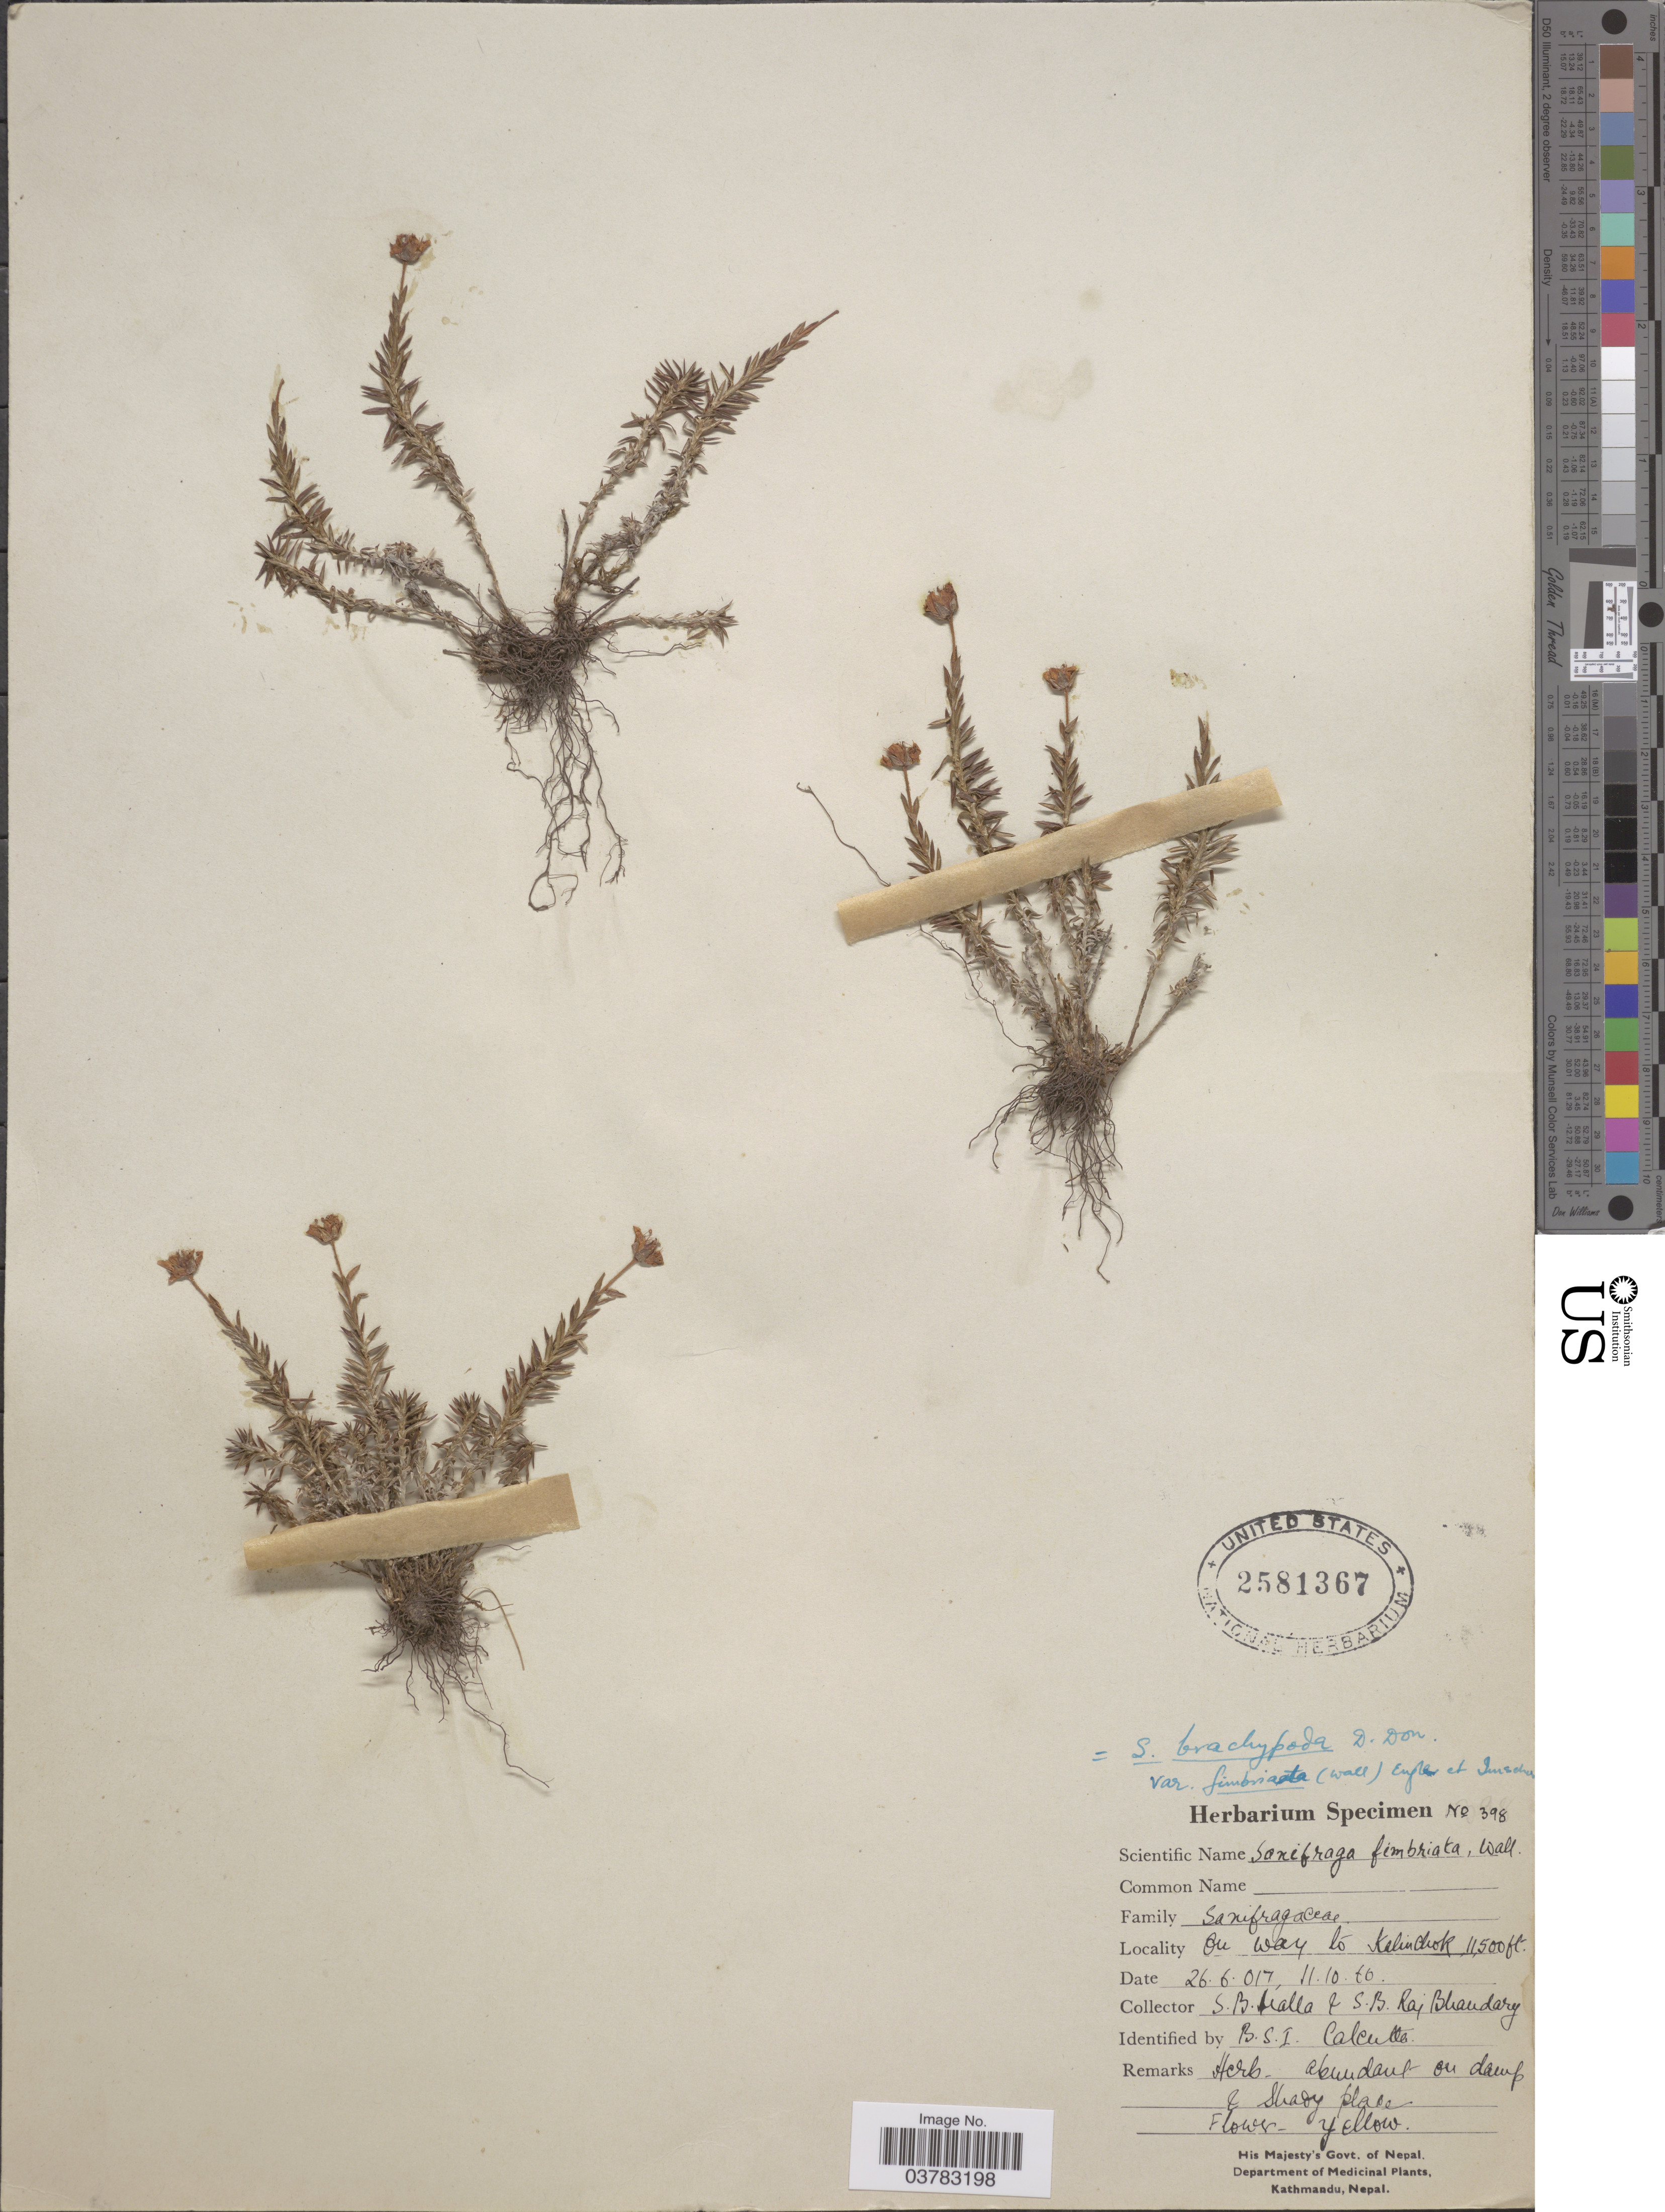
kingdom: Plantae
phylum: Tracheophyta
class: Magnoliopsida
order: Saxifragales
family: Saxifragaceae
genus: Saxifraga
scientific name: Saxifraga brachypoda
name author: D. Don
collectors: S. Malla & S. Rajbhandary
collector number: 398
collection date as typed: Transcribed d/m/y: 26/6/17 to 11/10/17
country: Nepal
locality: On way to Kalinchok.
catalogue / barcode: US 2581367